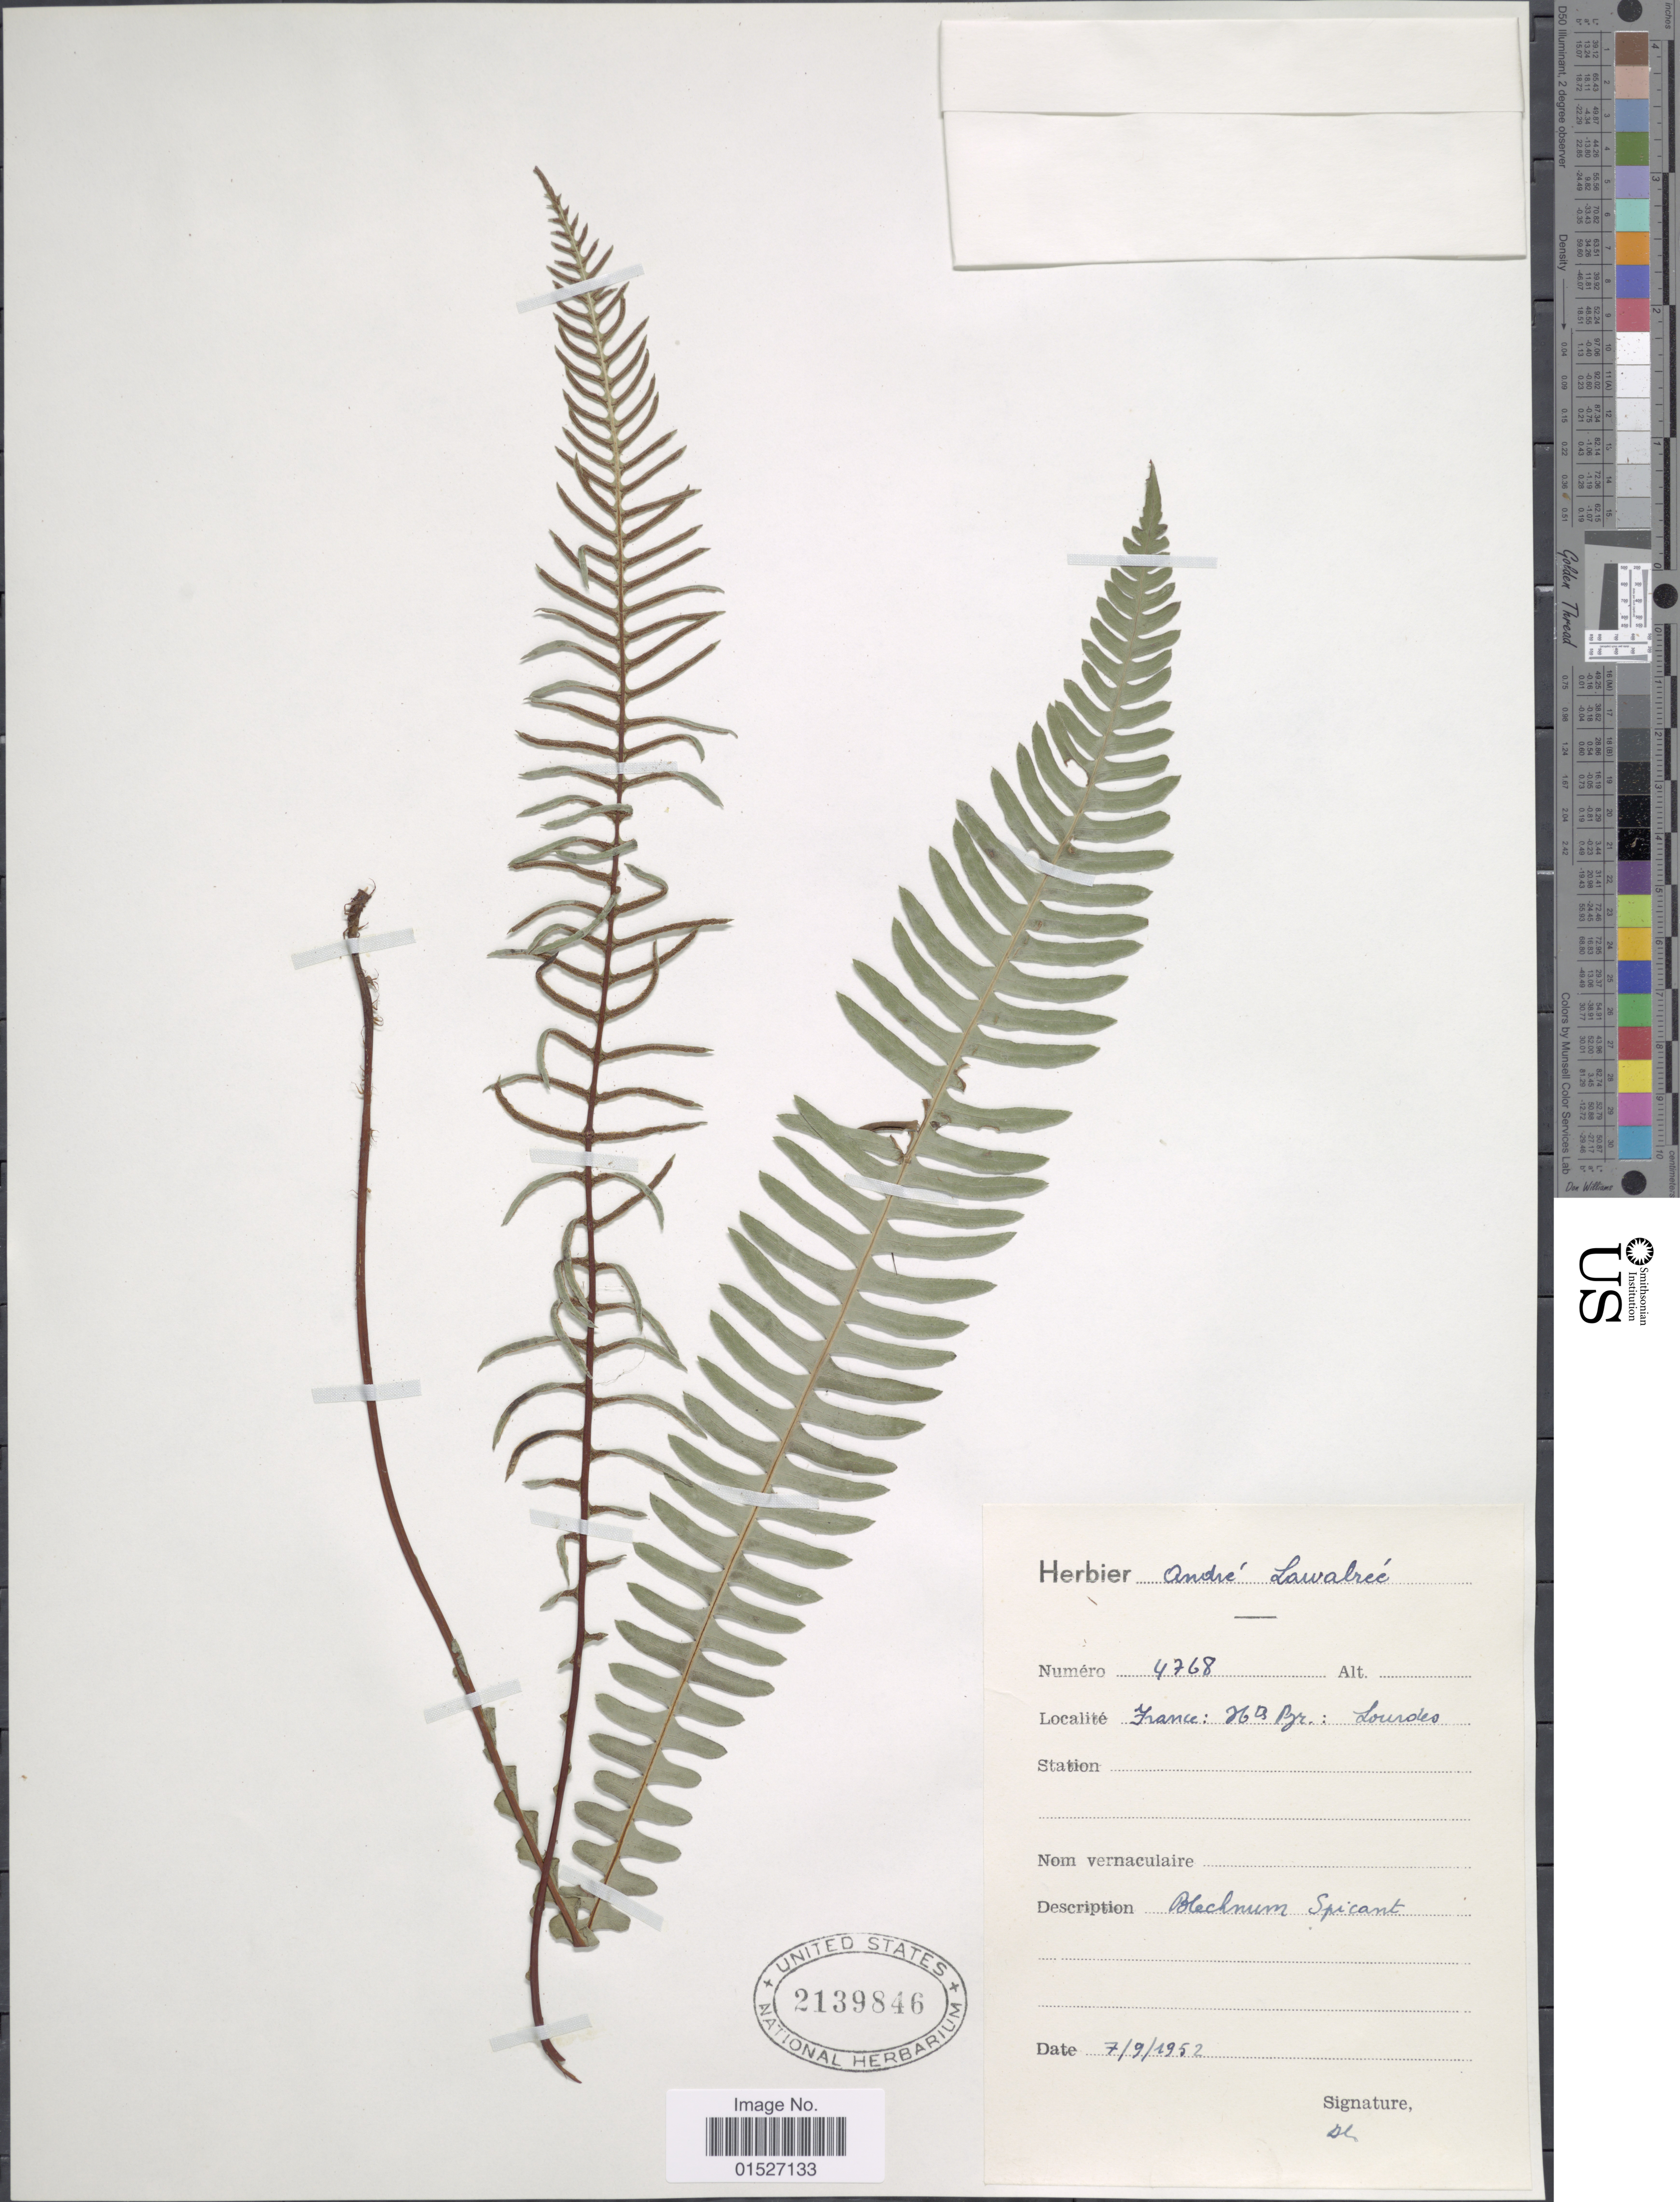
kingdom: Plantae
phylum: Tracheophyta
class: Polypodiopsida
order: Polypodiales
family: Blechnaceae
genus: Blechnum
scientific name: Blechnum spicant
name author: (L.) Sm.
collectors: ex herb. Andre Lawalree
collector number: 4768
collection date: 1952-09-07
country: France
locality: France: Na. Pjr.: Lourdes [interpreted]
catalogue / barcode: US 2139846